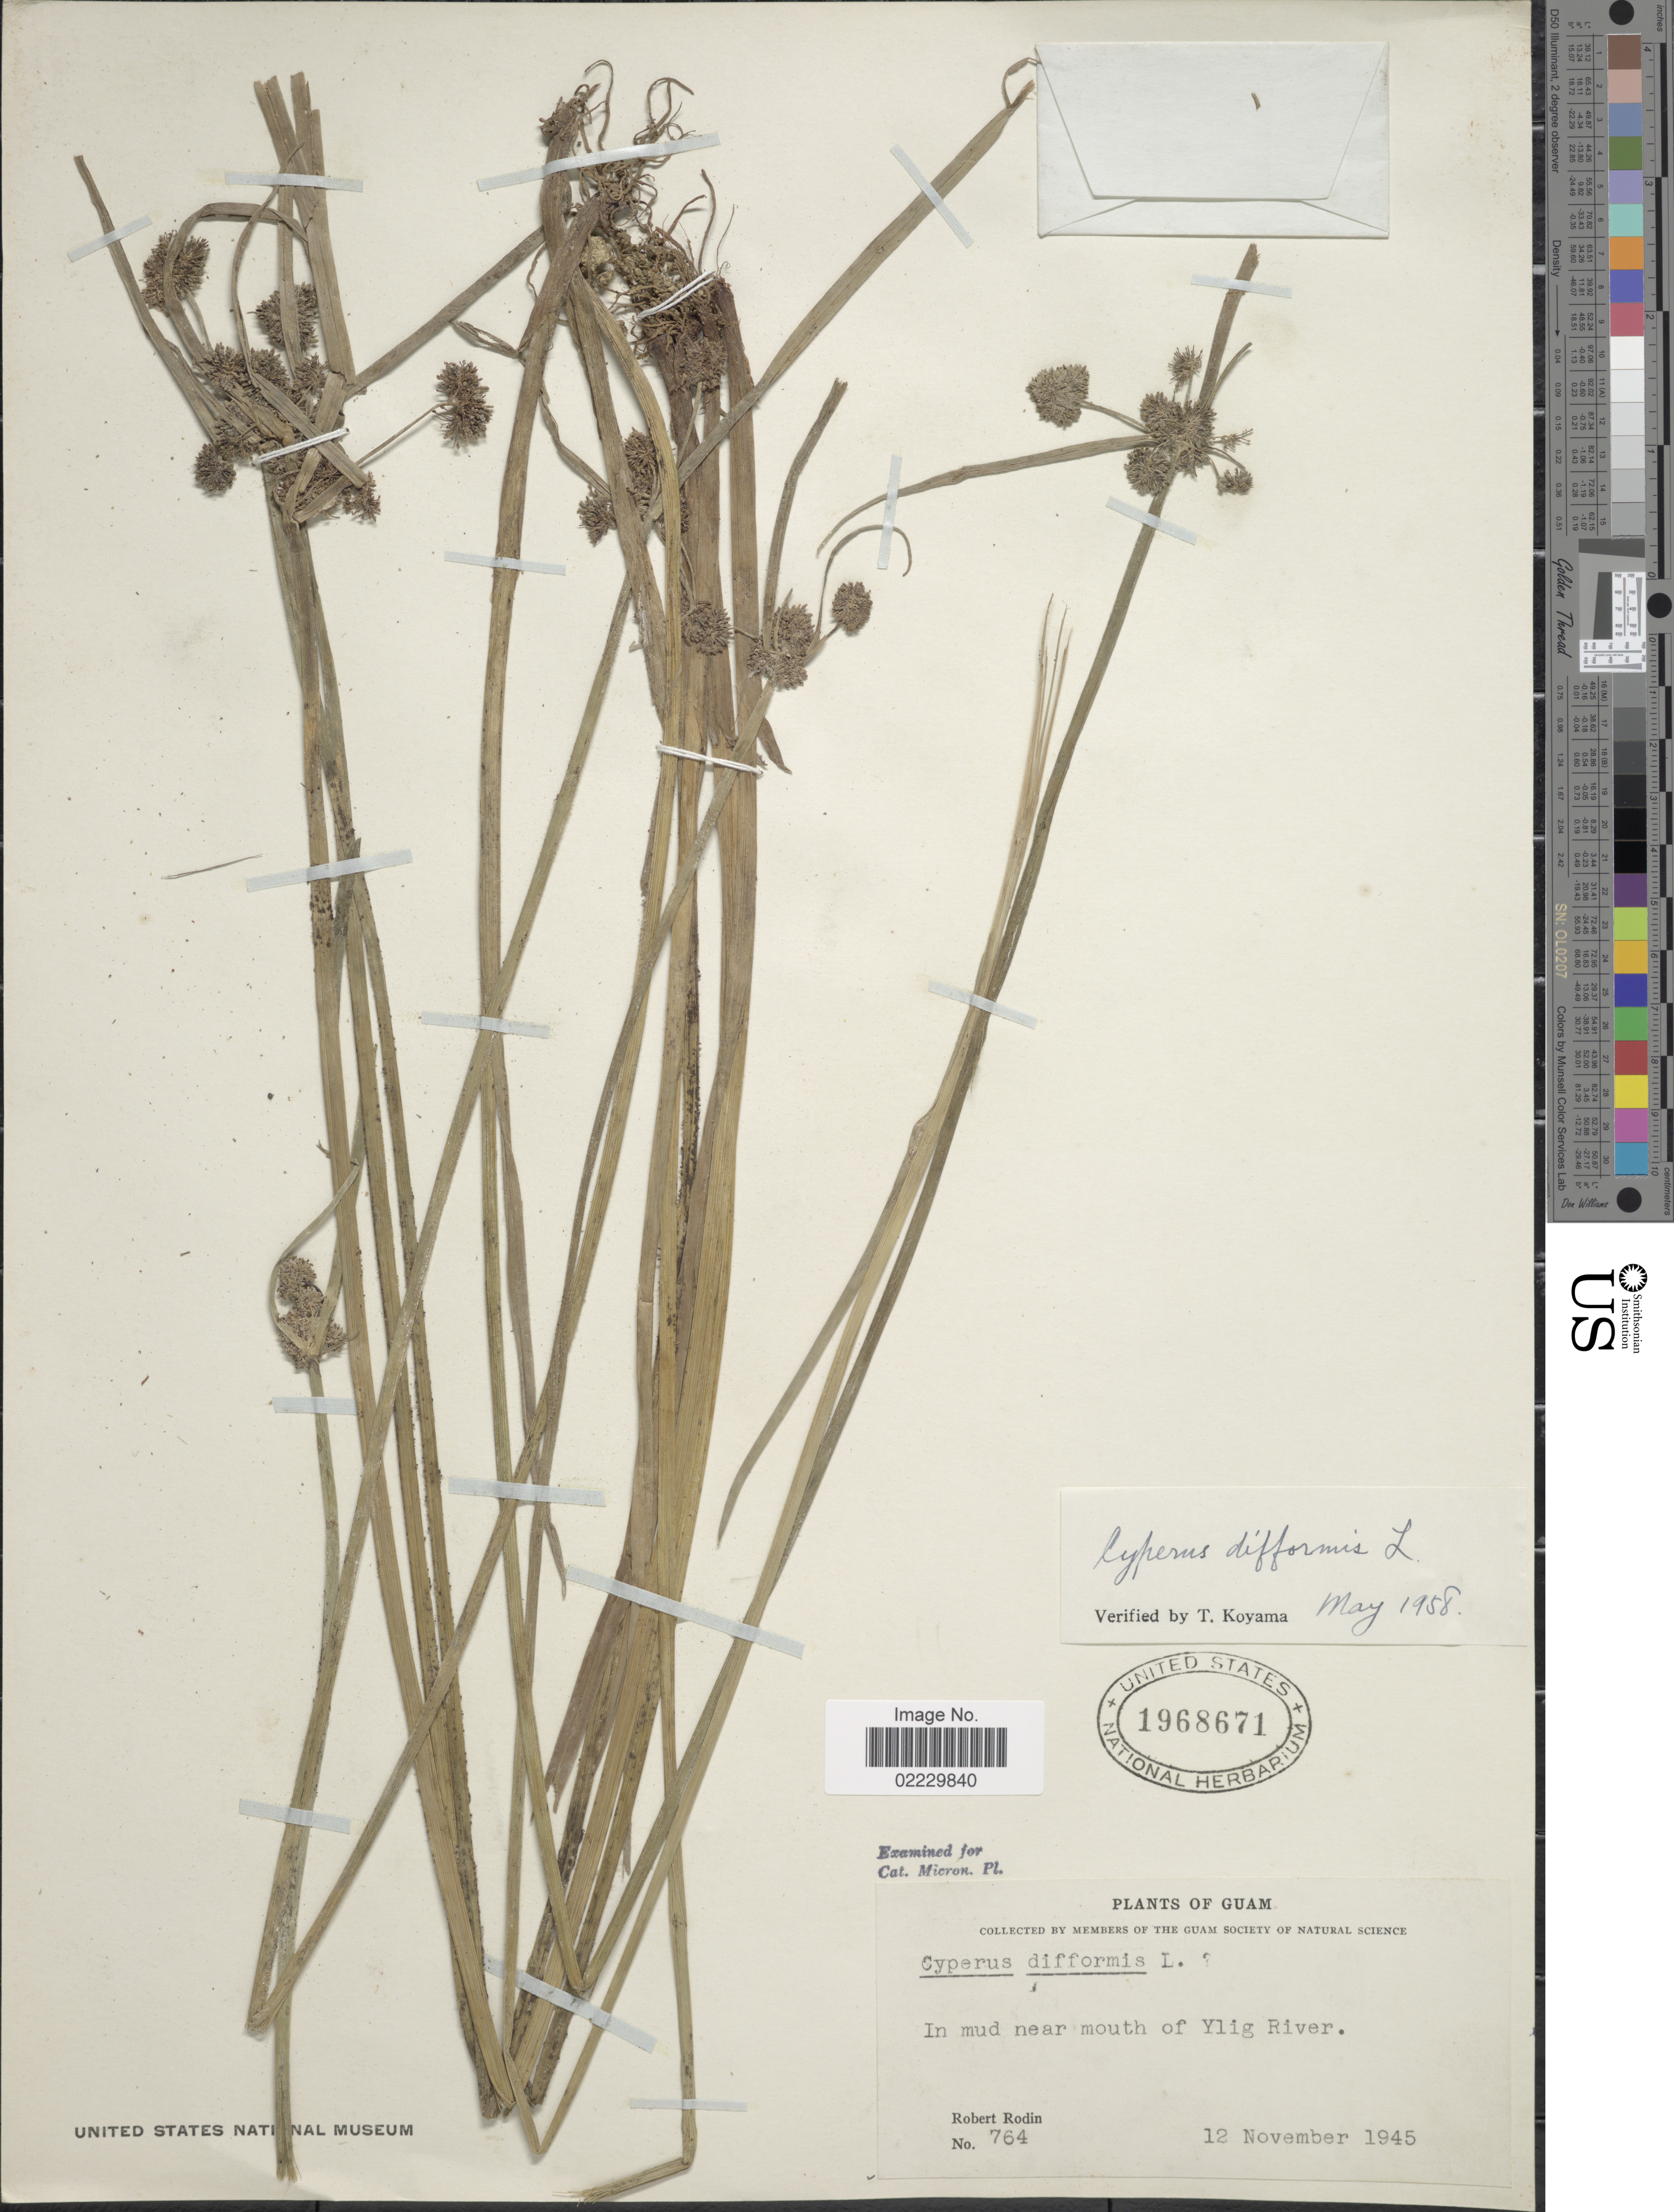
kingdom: Plantae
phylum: Tracheophyta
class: Liliopsida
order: Poales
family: Cyperaceae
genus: Cyperus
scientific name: Cyperus difformis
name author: L.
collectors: R. Rodin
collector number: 764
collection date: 1945-11-12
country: Guam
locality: Near mouth of Ylig River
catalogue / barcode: US 1968671